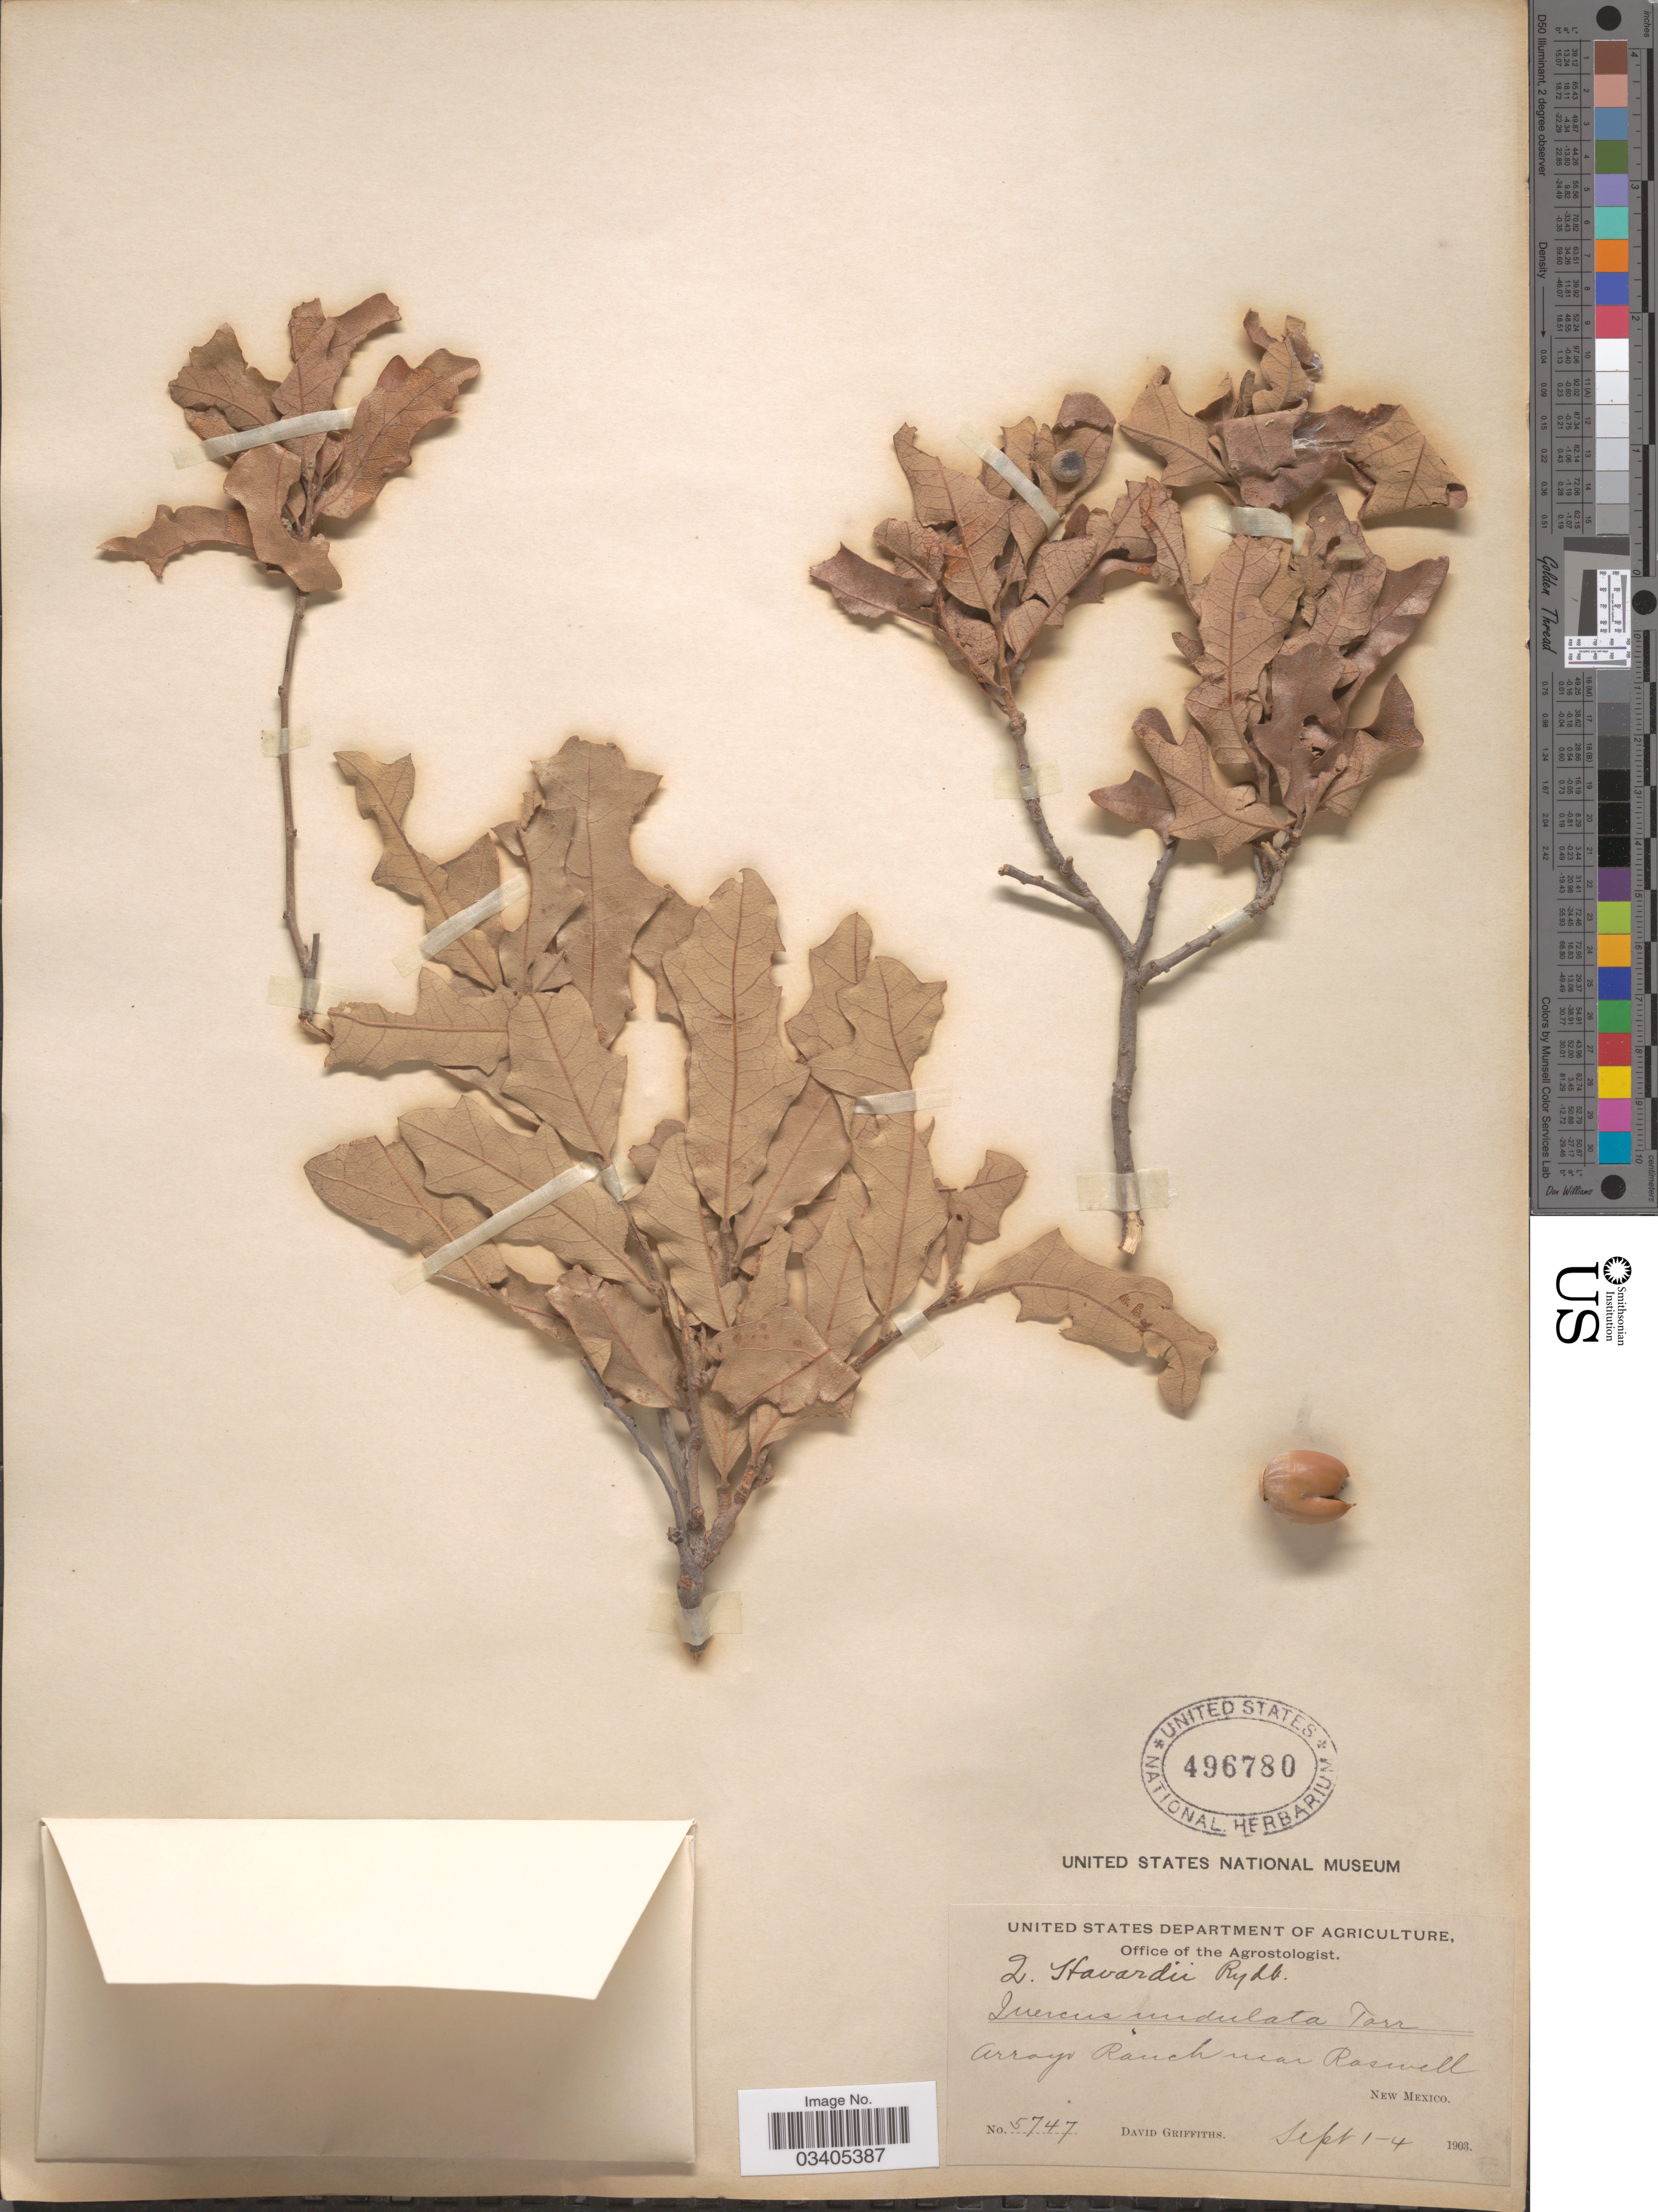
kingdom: Plantae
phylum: Tracheophyta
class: Magnoliopsida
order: Fagales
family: Fagaceae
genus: Quercus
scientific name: Quercus havardii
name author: Rydb.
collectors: D. Griffiths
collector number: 5747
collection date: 1903-09-01/1903-09-04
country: United States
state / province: New Mexico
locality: Arroyo Ranch near Roswell.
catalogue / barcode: US 496780